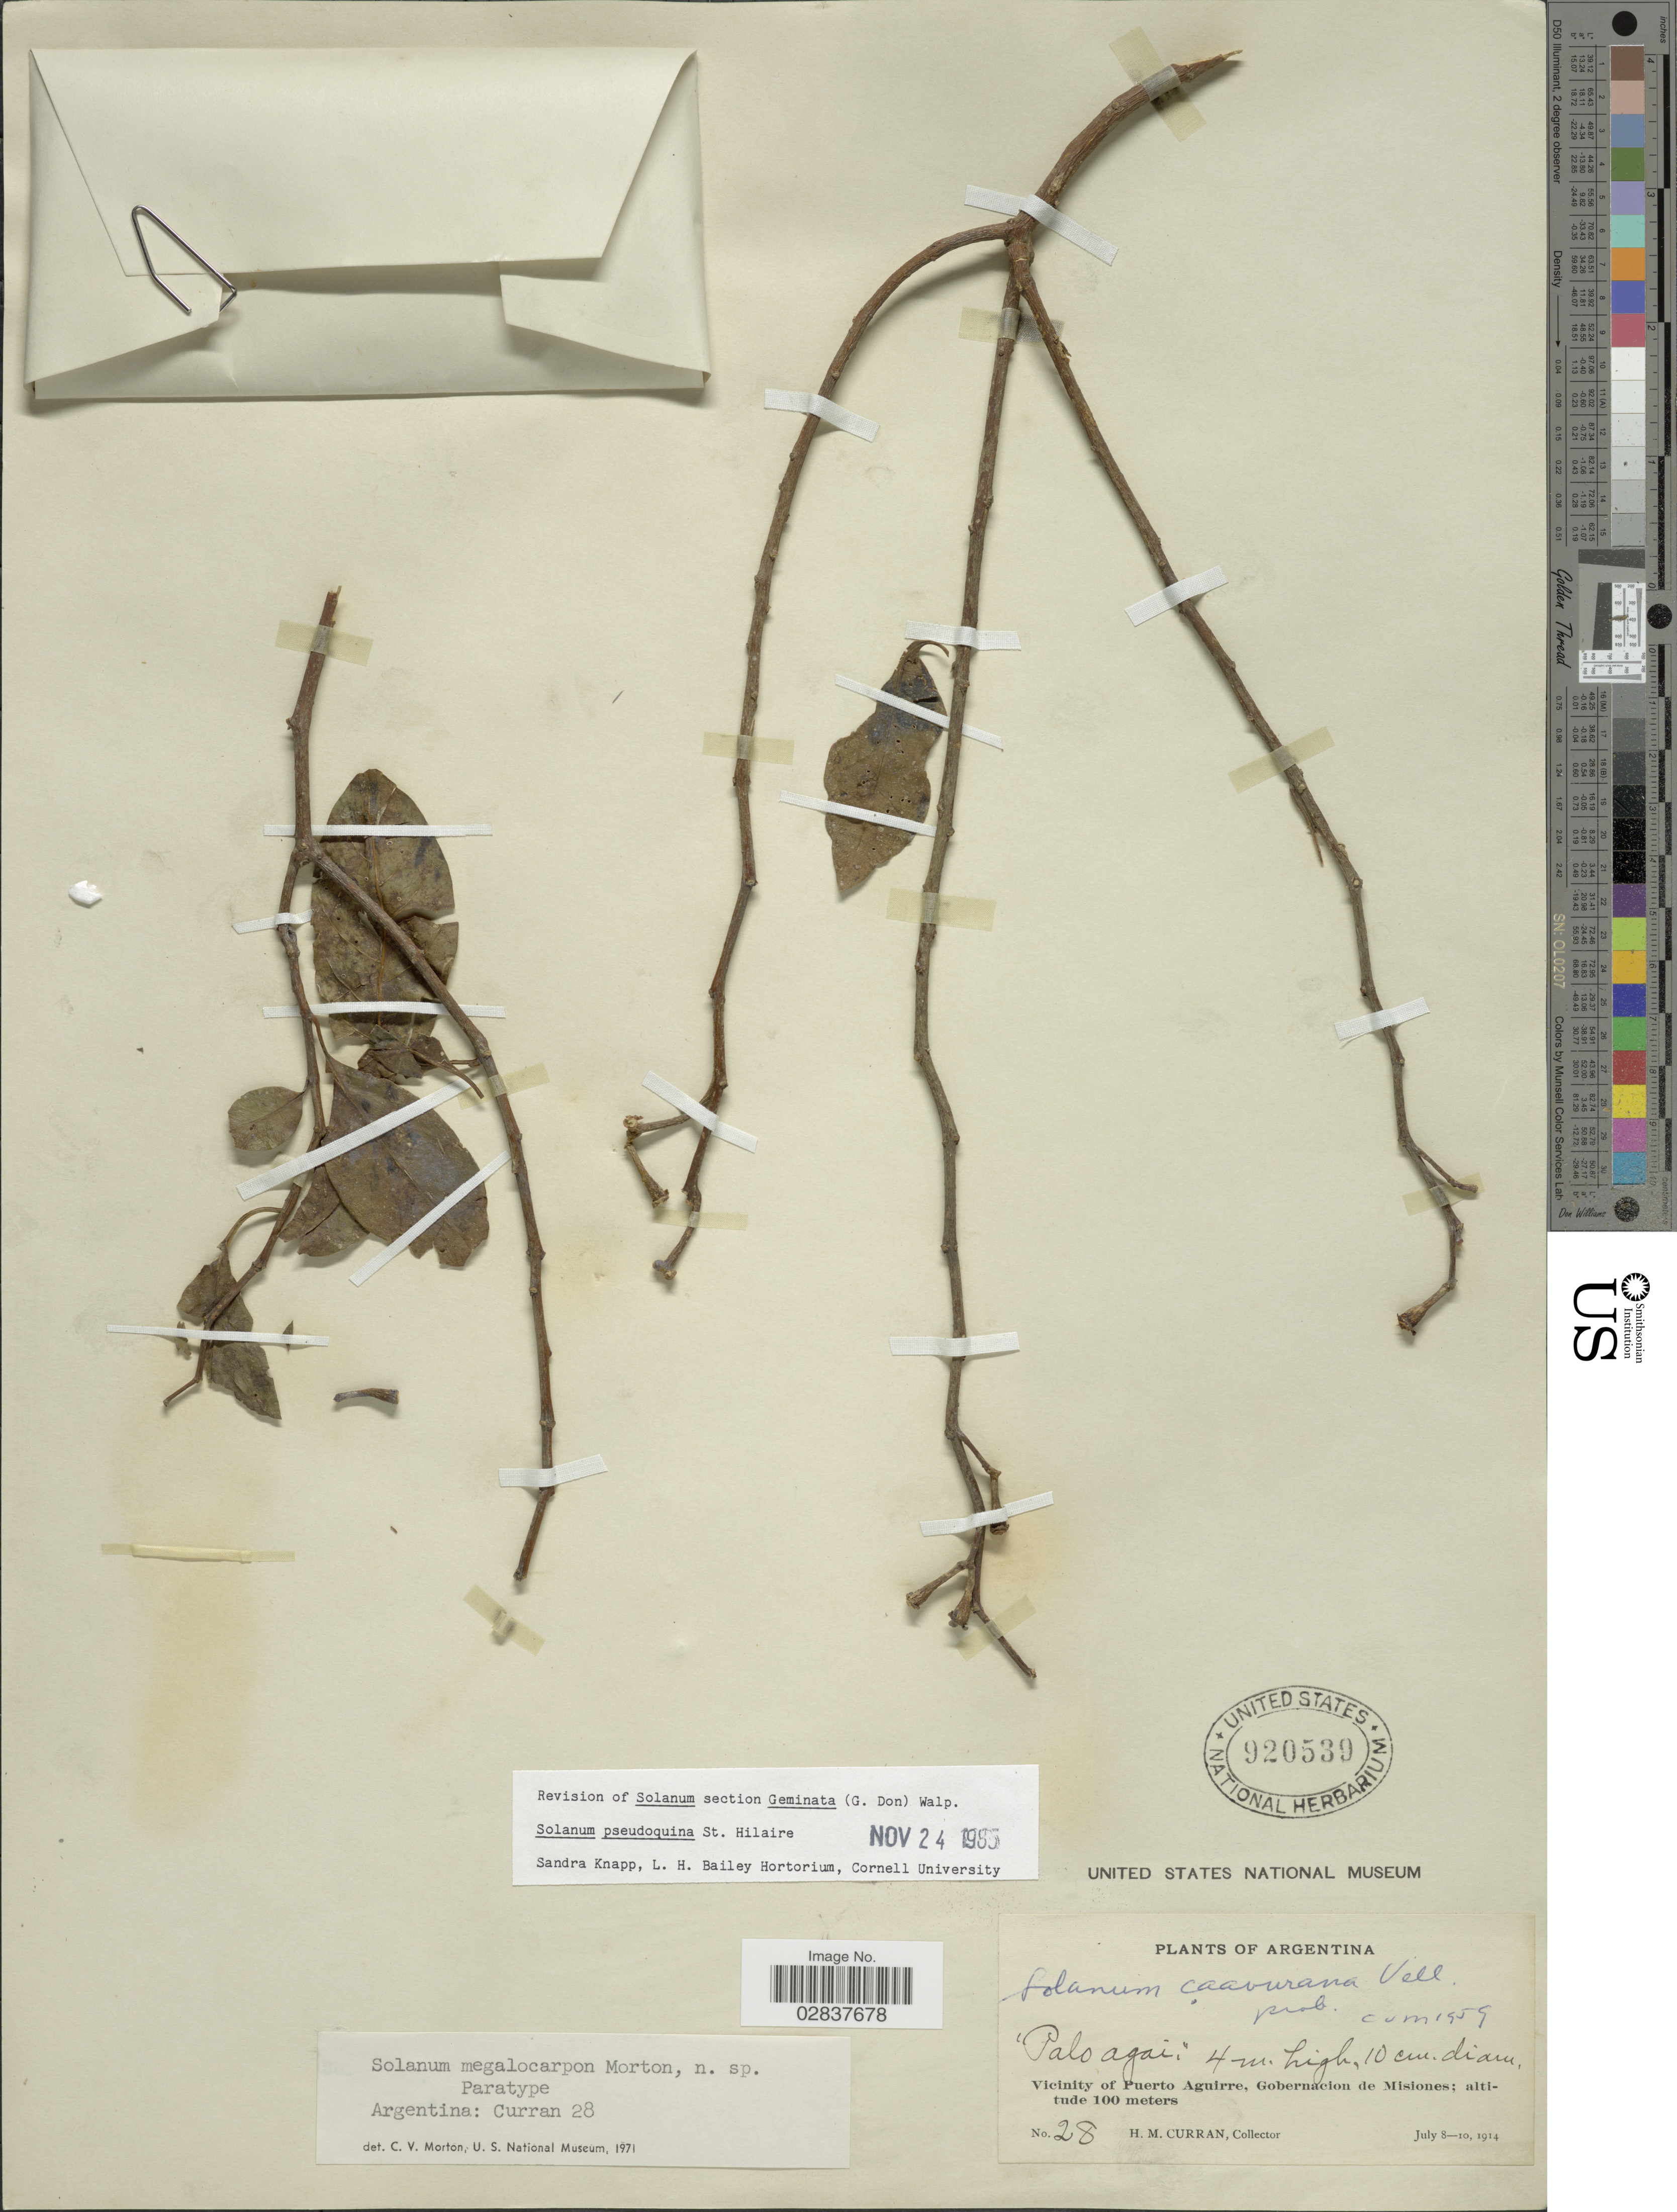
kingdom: Plantae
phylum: Tracheophyta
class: Magnoliopsida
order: Solanales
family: Solanaceae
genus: Solanum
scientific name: Solanum pseudoquina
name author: A. St.-Hil.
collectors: H. M. Curran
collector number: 28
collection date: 1914-07-08/1914-07-10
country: Argentina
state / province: Misiones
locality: Vicinity of Puerto Aguirre, Gobernacion de Misiones.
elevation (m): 100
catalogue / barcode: US 920539